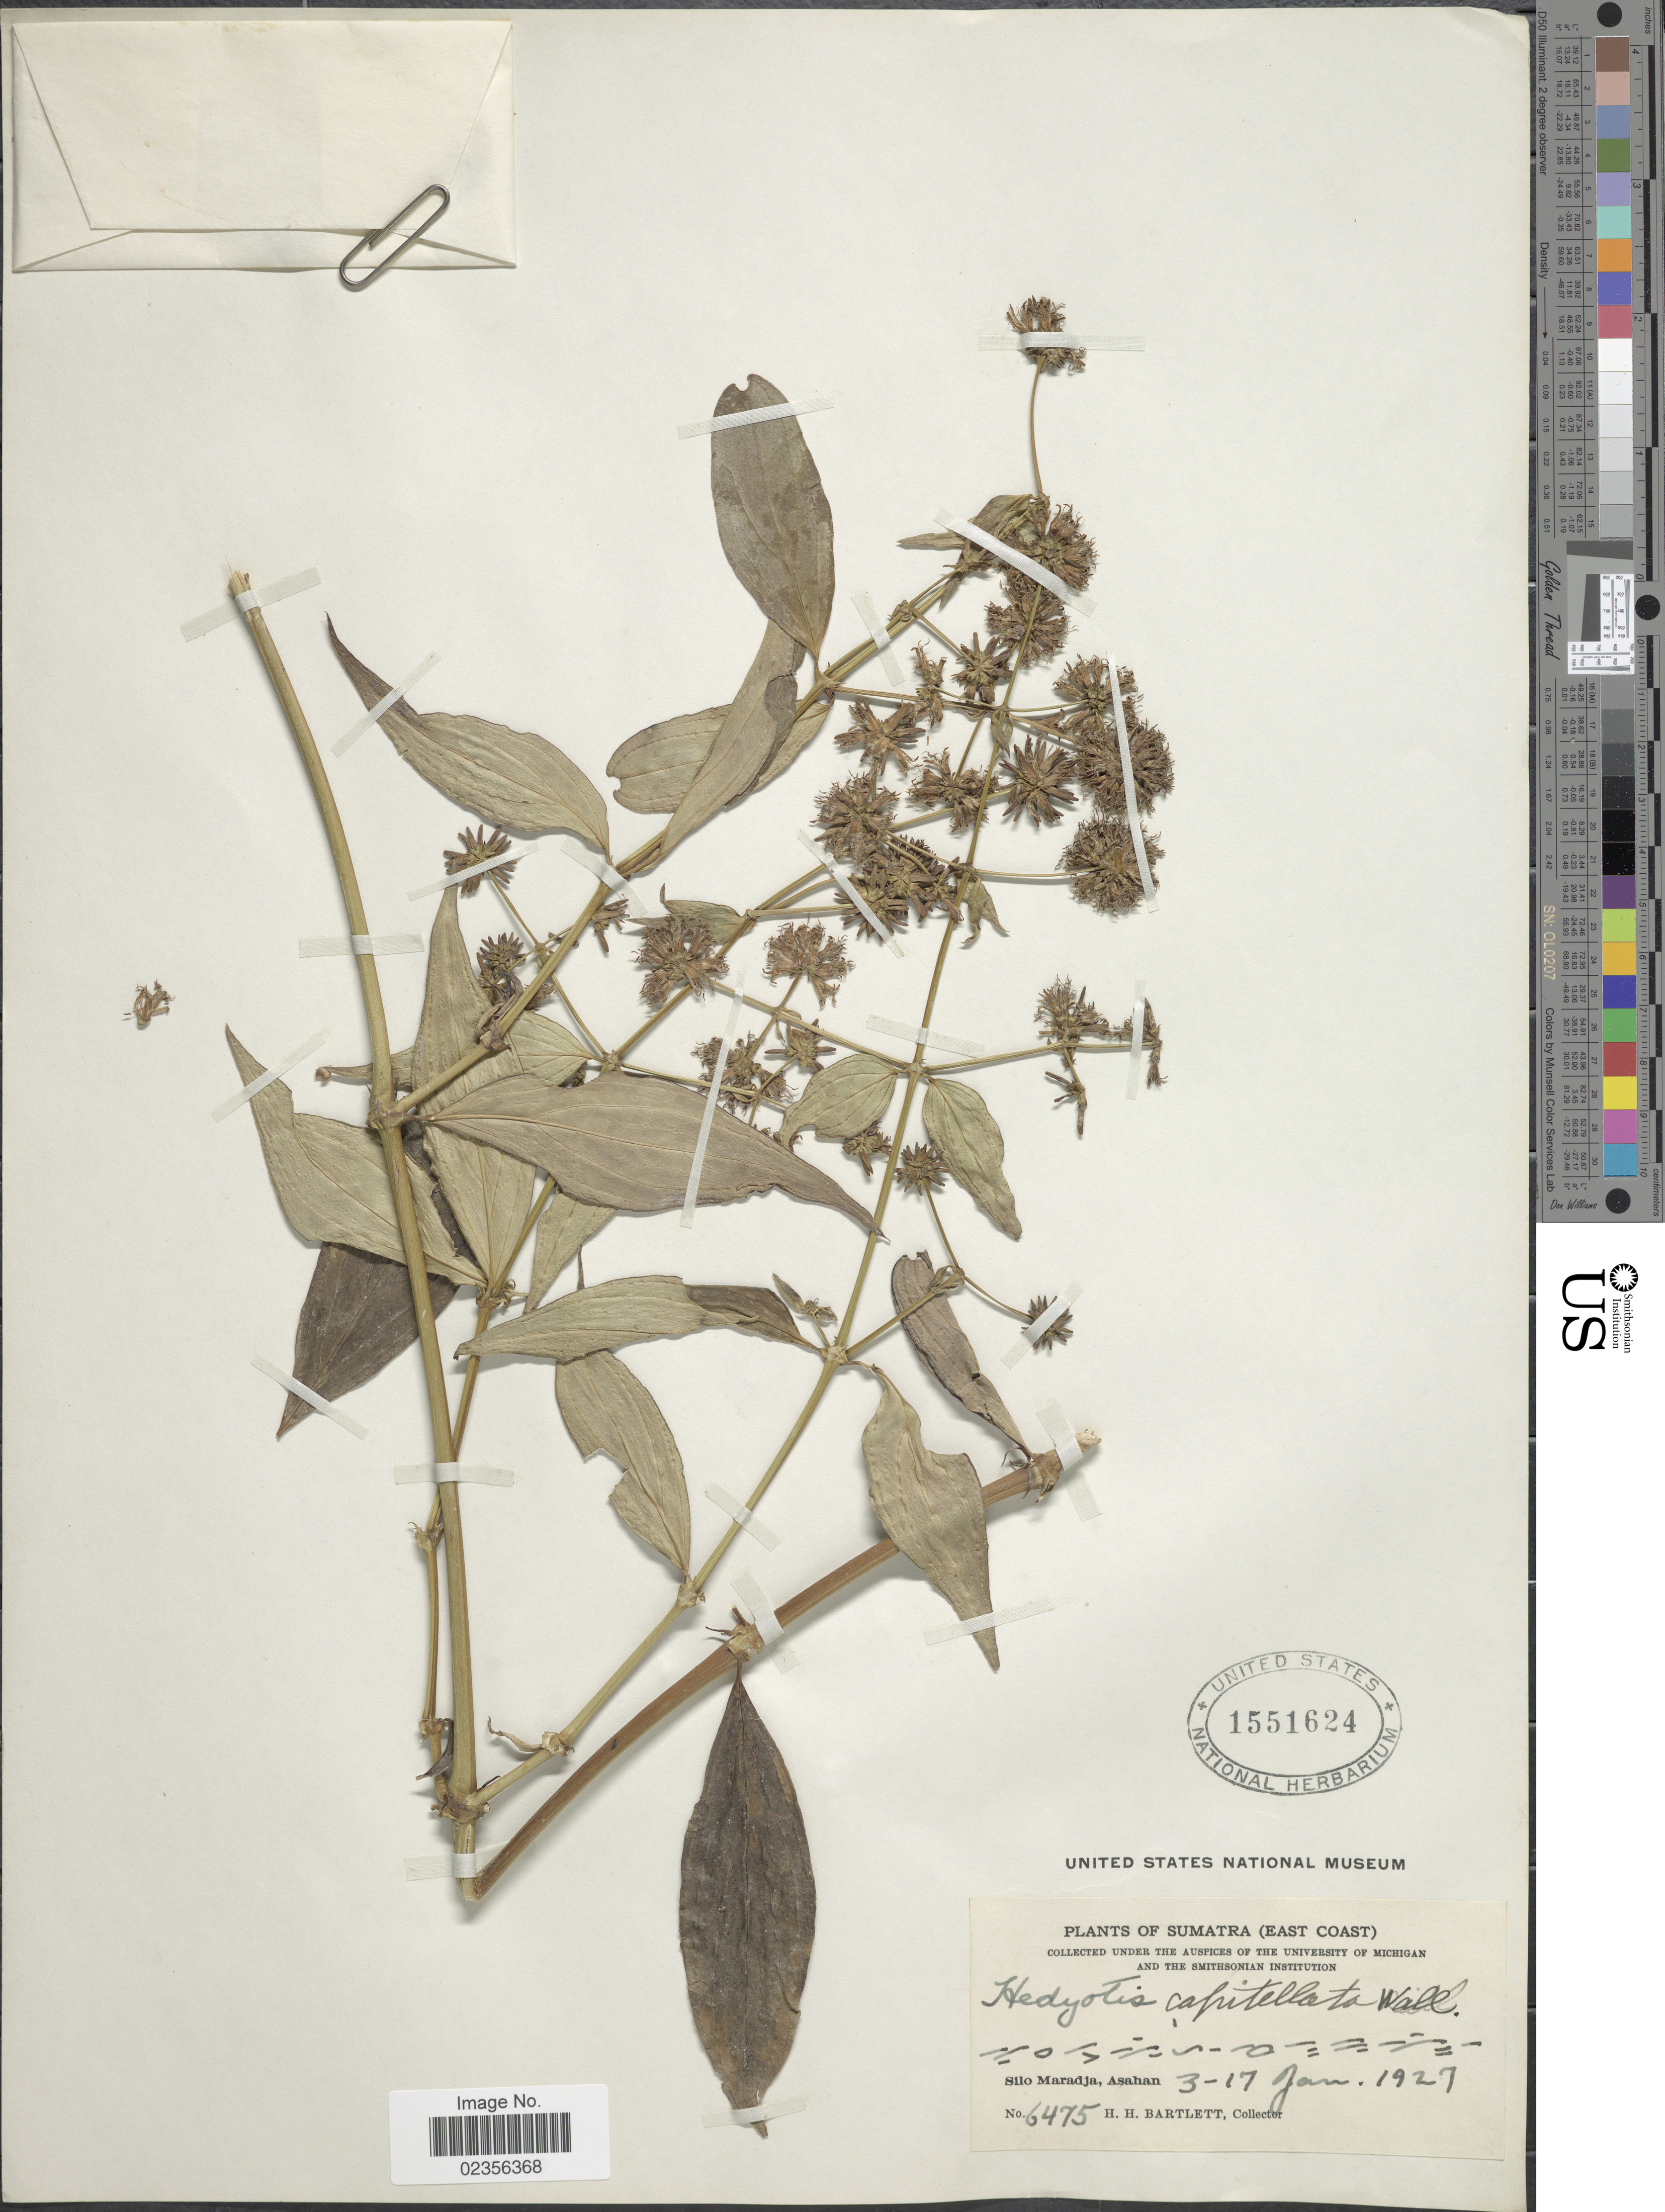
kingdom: Plantae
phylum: Tracheophyta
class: Magnoliopsida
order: Gentianales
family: Rubiaceae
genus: Hedyotis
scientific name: Hedyotis capitellata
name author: Wall.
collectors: H. H. Bartlett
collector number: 6475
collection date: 1927-01-03/1927-01-17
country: Indonesia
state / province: Sumatra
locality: Sumatra (East Coast), Silo Maradja, Asahan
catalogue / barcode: US 1551624